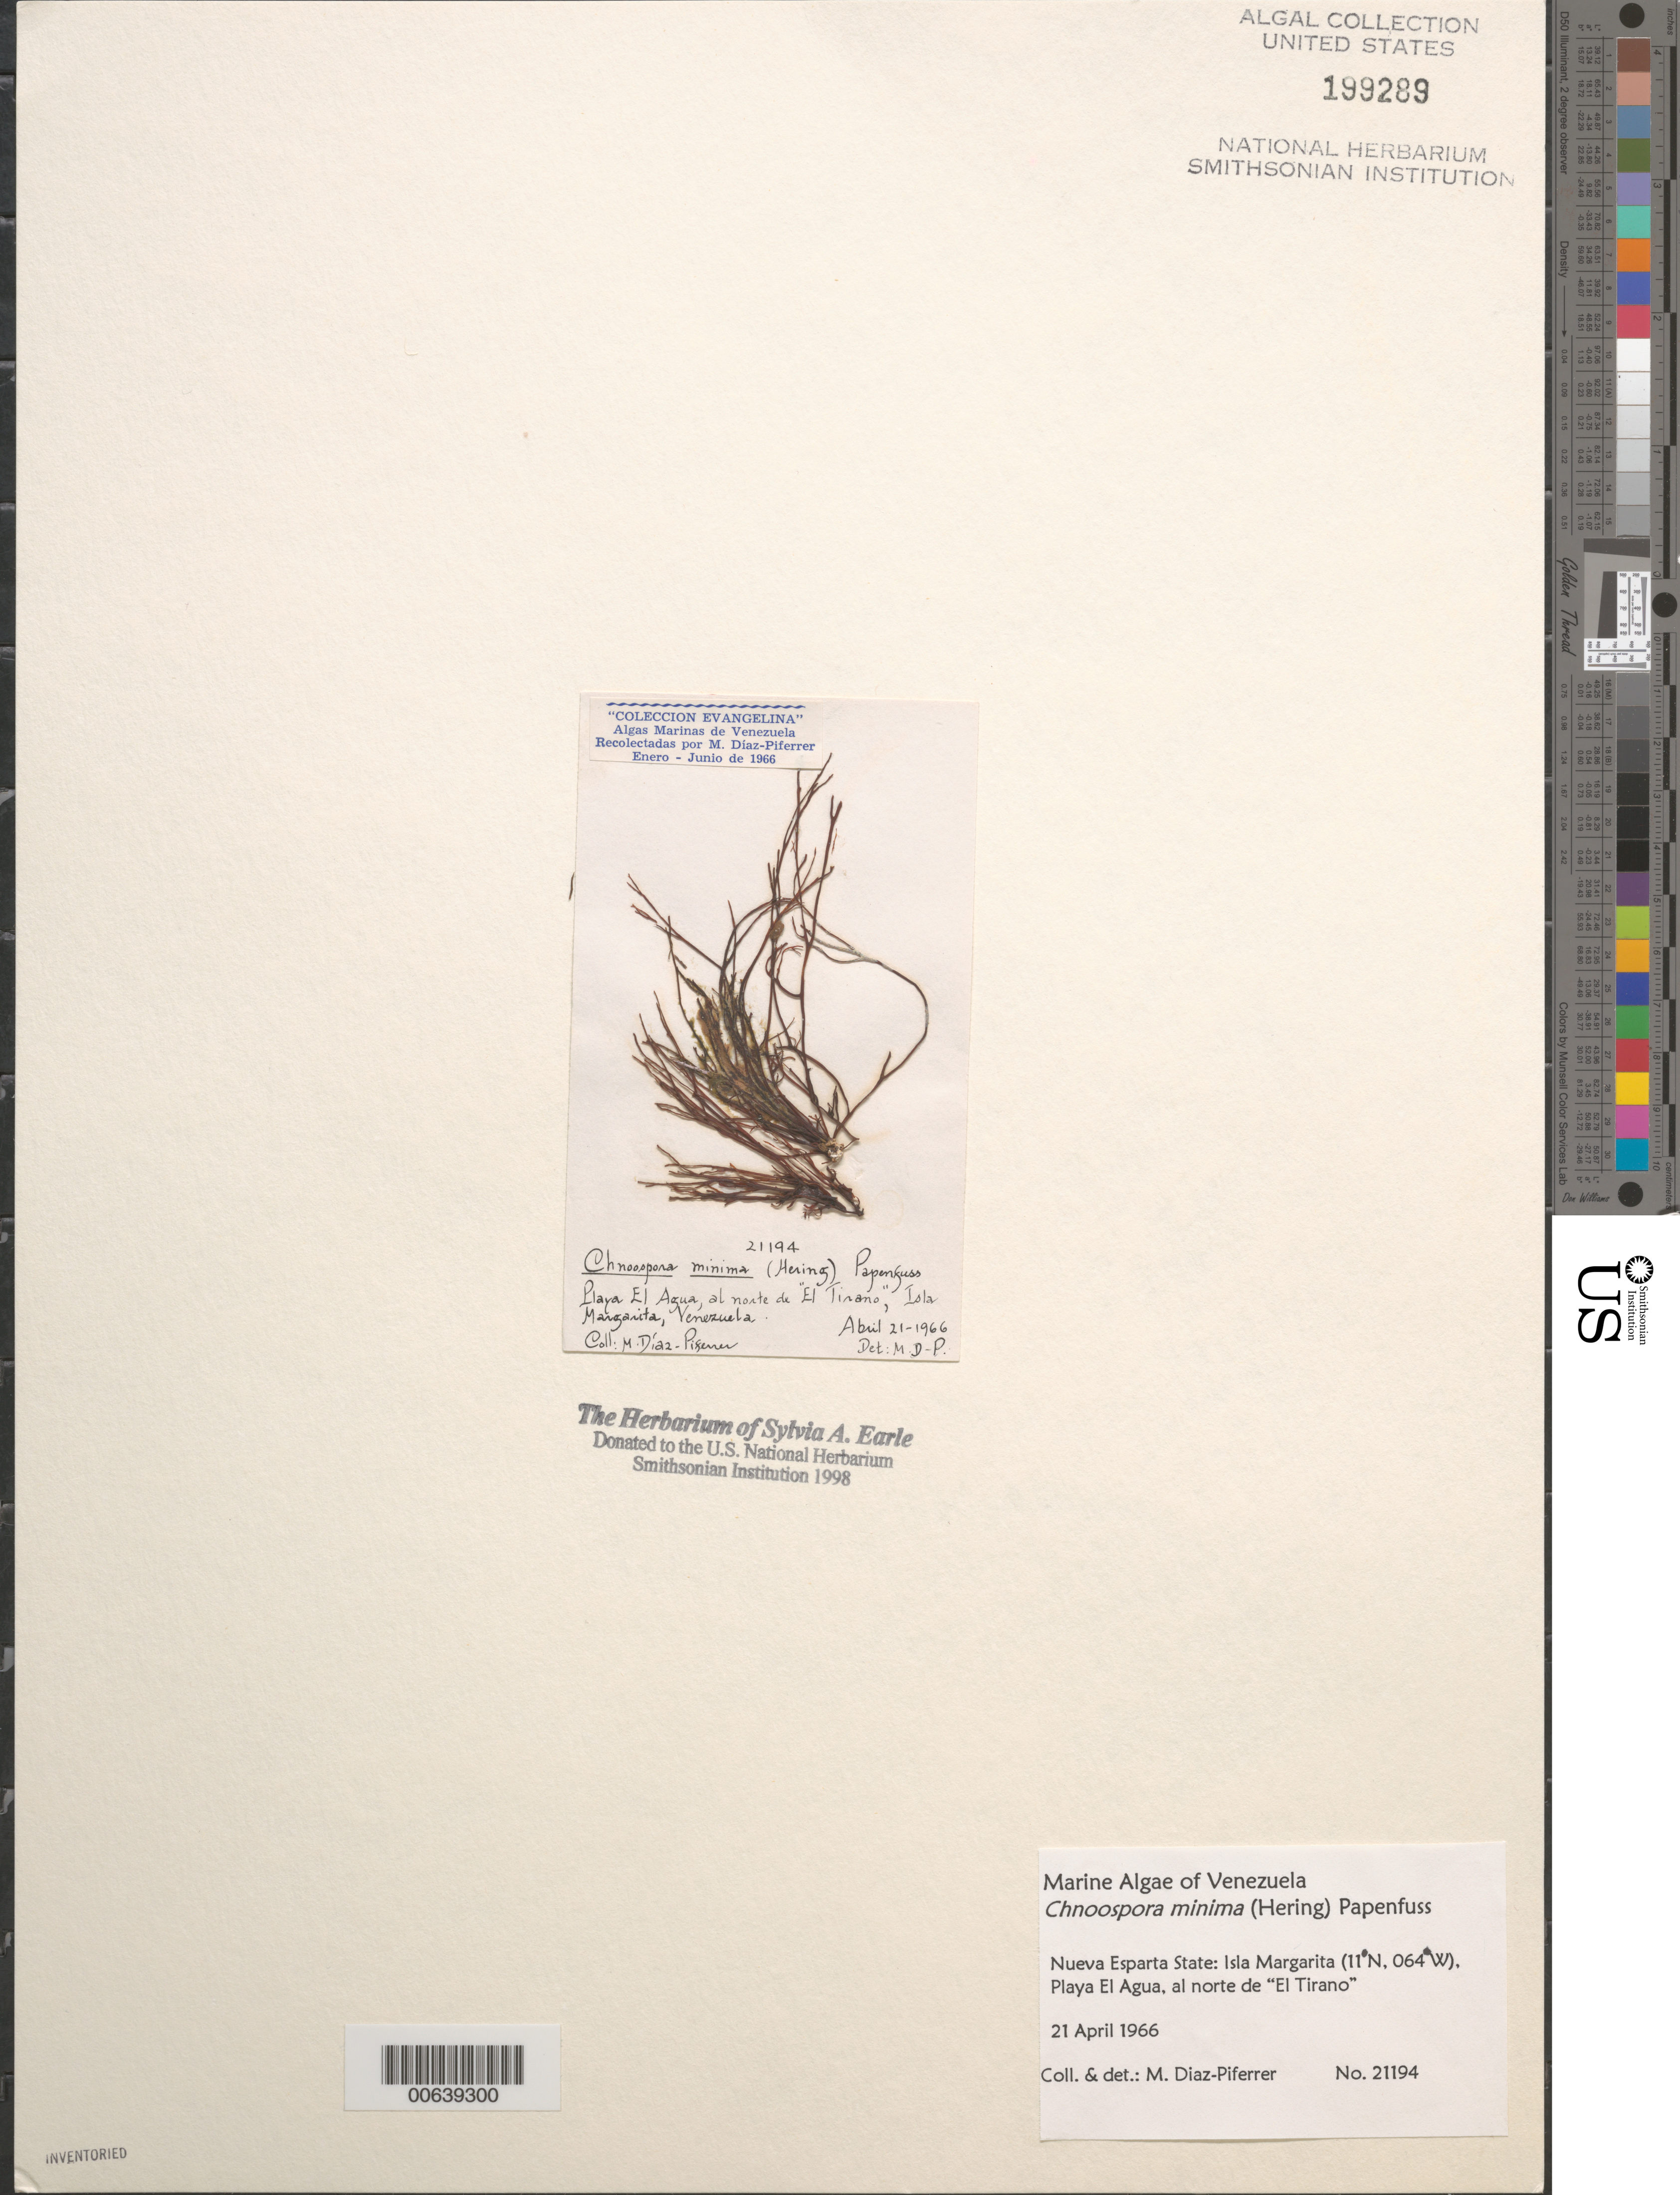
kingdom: Chromista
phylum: Ochrophyta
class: Phaeophyceae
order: Scytosiphonales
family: Scytosiphonaceae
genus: Chnoospora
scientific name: Chnoospora minima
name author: (Hering) Papenf.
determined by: Diaz-Piferrer, M.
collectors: M. Diaz-Piferrer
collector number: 21194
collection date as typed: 21 Apr 1966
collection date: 1966-04-21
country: Venezuela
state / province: Nueva Esparta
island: Margarita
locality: Playa El Agua, north of El Tirano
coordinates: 11 N, 64 W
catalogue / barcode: US 199289